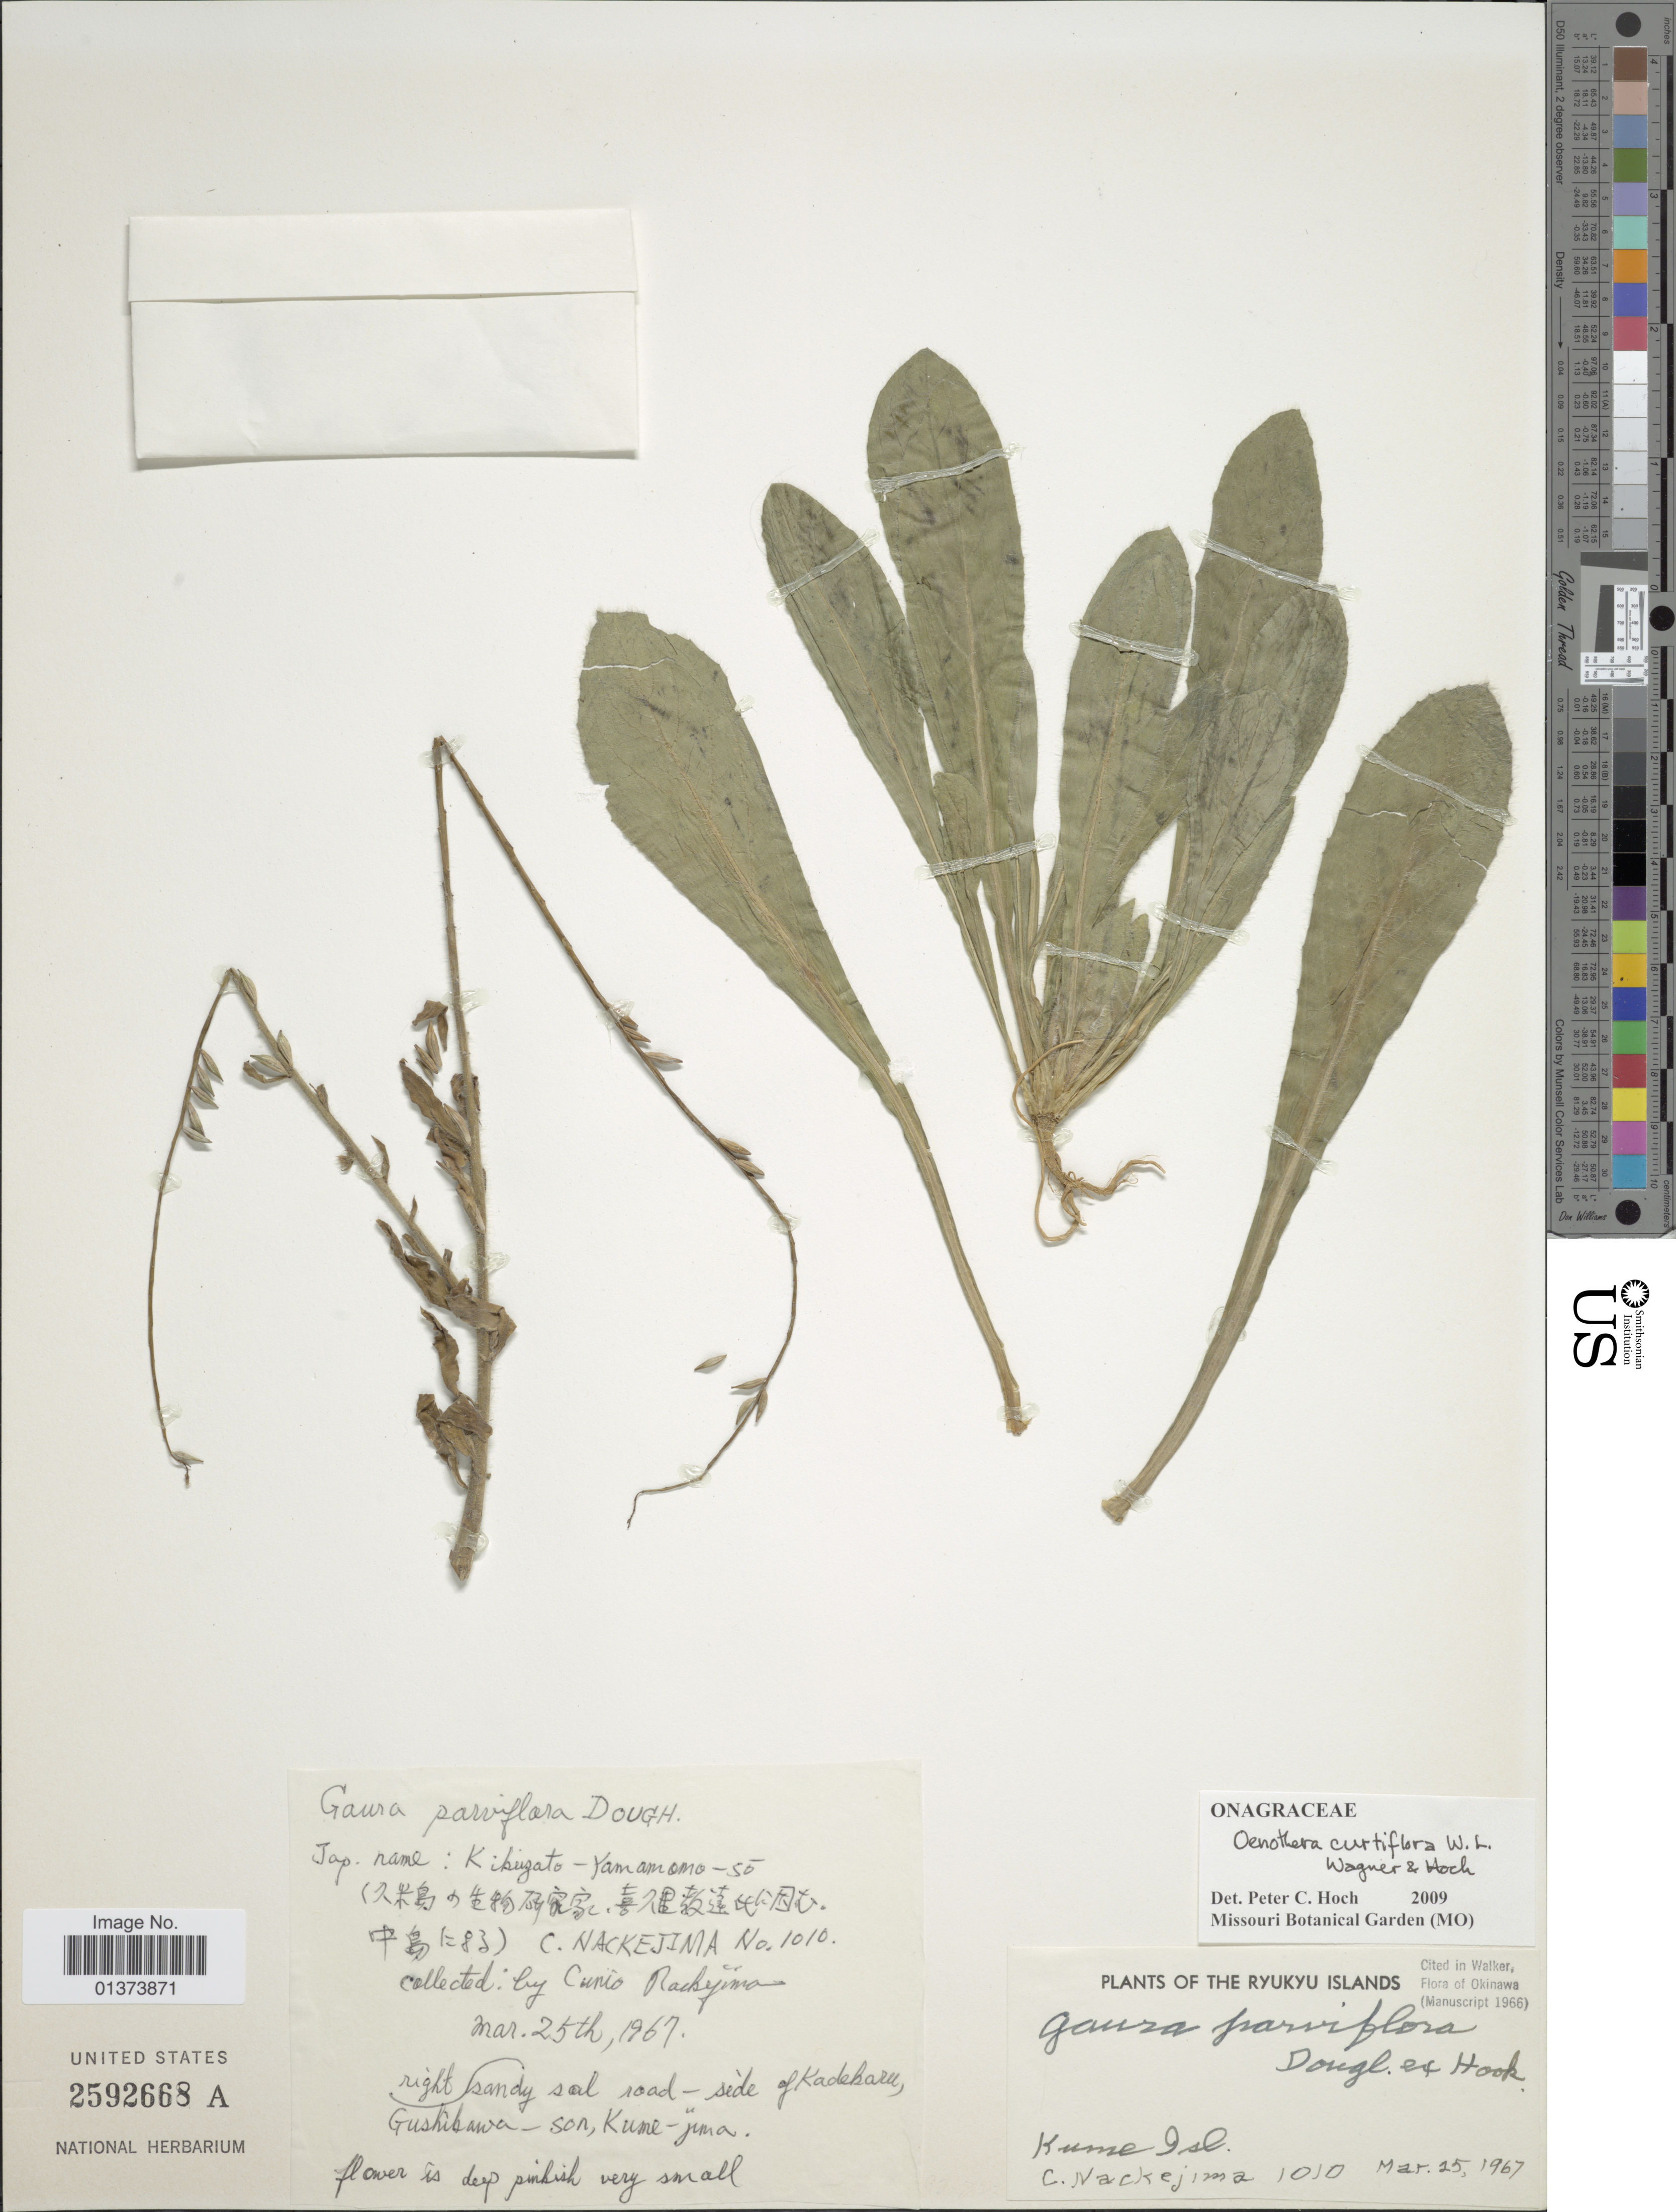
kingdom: Plantae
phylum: Tracheophyta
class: Magnoliopsida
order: Myrtales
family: Onagraceae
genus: Oenothera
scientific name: Oenothera curtiflora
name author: W.L. Wagner & Hoch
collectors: C. Nackejima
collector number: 1010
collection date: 1967-03-25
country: Japan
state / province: Okinawa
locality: Ryukyu Islands, Kume Isl.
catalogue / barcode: US 2592668A